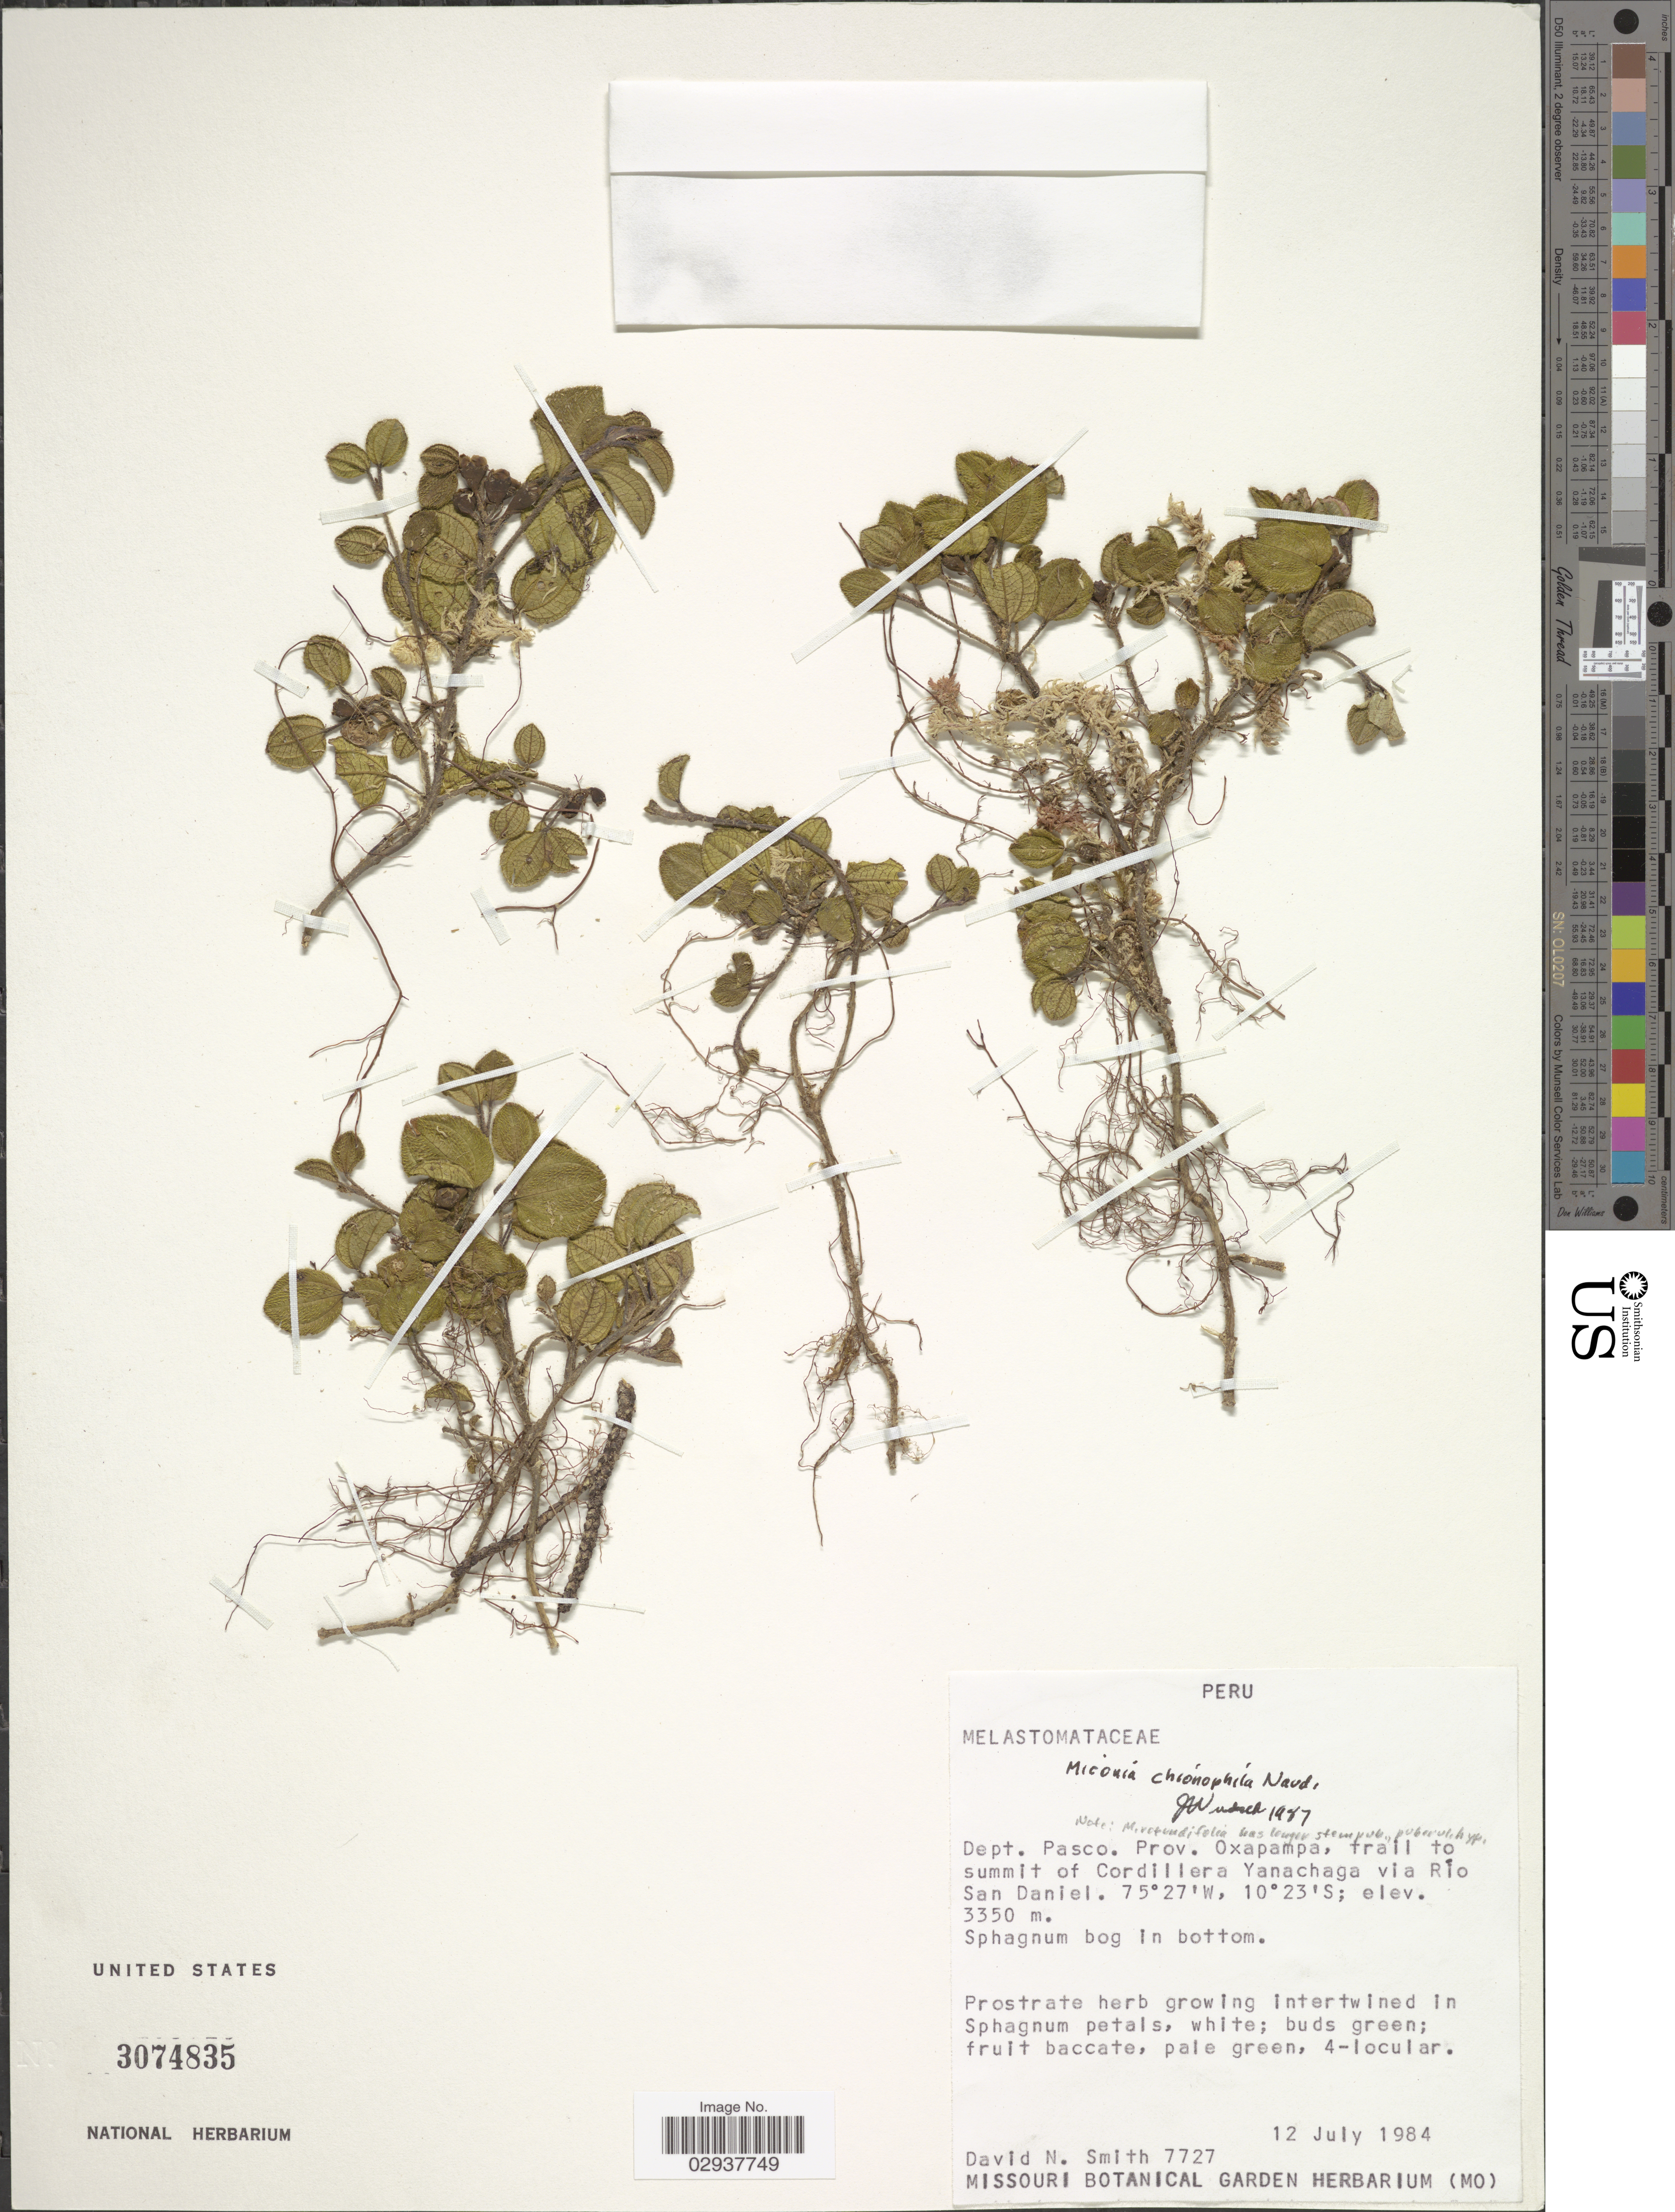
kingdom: Plantae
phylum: Tracheophyta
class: Magnoliopsida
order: Myrtales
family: Melastomataceae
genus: Miconia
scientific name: Miconia chionophila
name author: Naudin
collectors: D. Smith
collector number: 7727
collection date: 1984-07-12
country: Peru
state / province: Pasco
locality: Dept. Pasco. Prov. Oxapampa, trail to summit of Cordillera Yanachaga via Río San Daniel.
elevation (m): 3350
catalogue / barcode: US 3074835